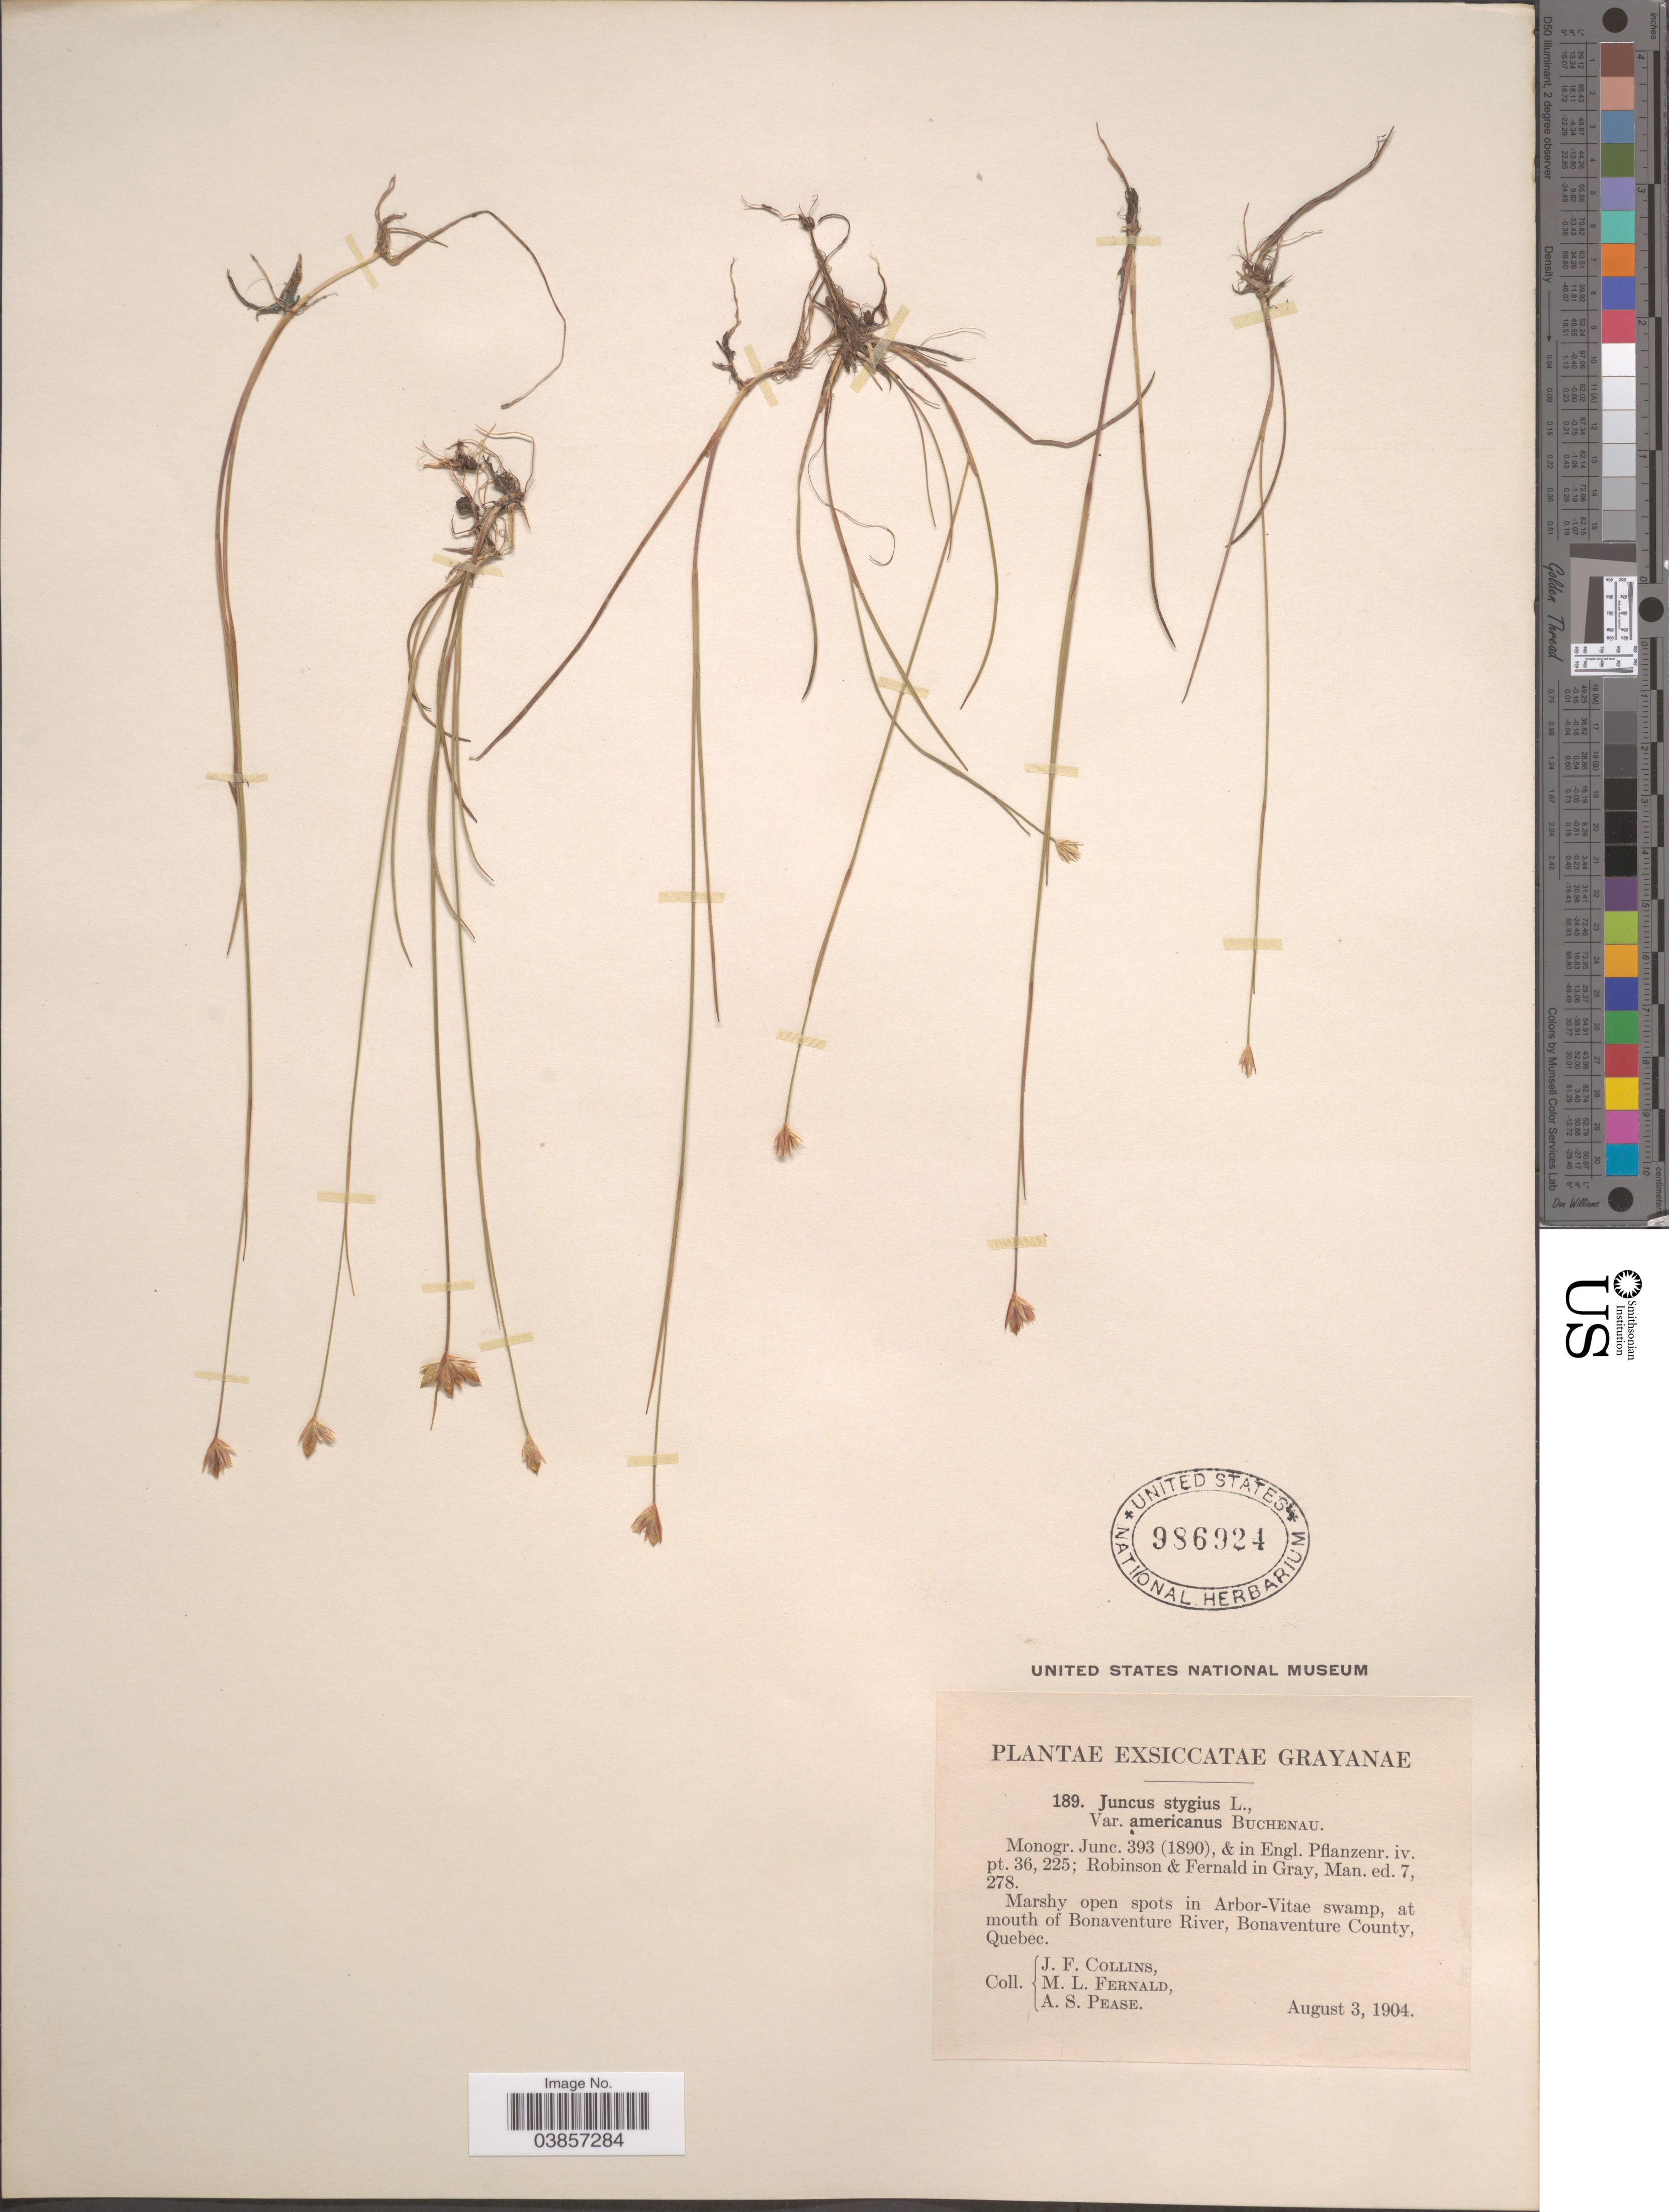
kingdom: Plantae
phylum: Tracheophyta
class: Liliopsida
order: Poales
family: Juncaceae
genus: Juncus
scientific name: Juncus stygius subsp. americanus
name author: (Buchenau) Hultén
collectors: J. Collins, M. L. Fernald & A. S. Pease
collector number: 189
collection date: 1904-08-03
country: Canada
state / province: Quebec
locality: Marshy open spots in Arbor-Vitæ swamp, at mouth of Bonaventure River, Bonaventure County.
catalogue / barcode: US 986924